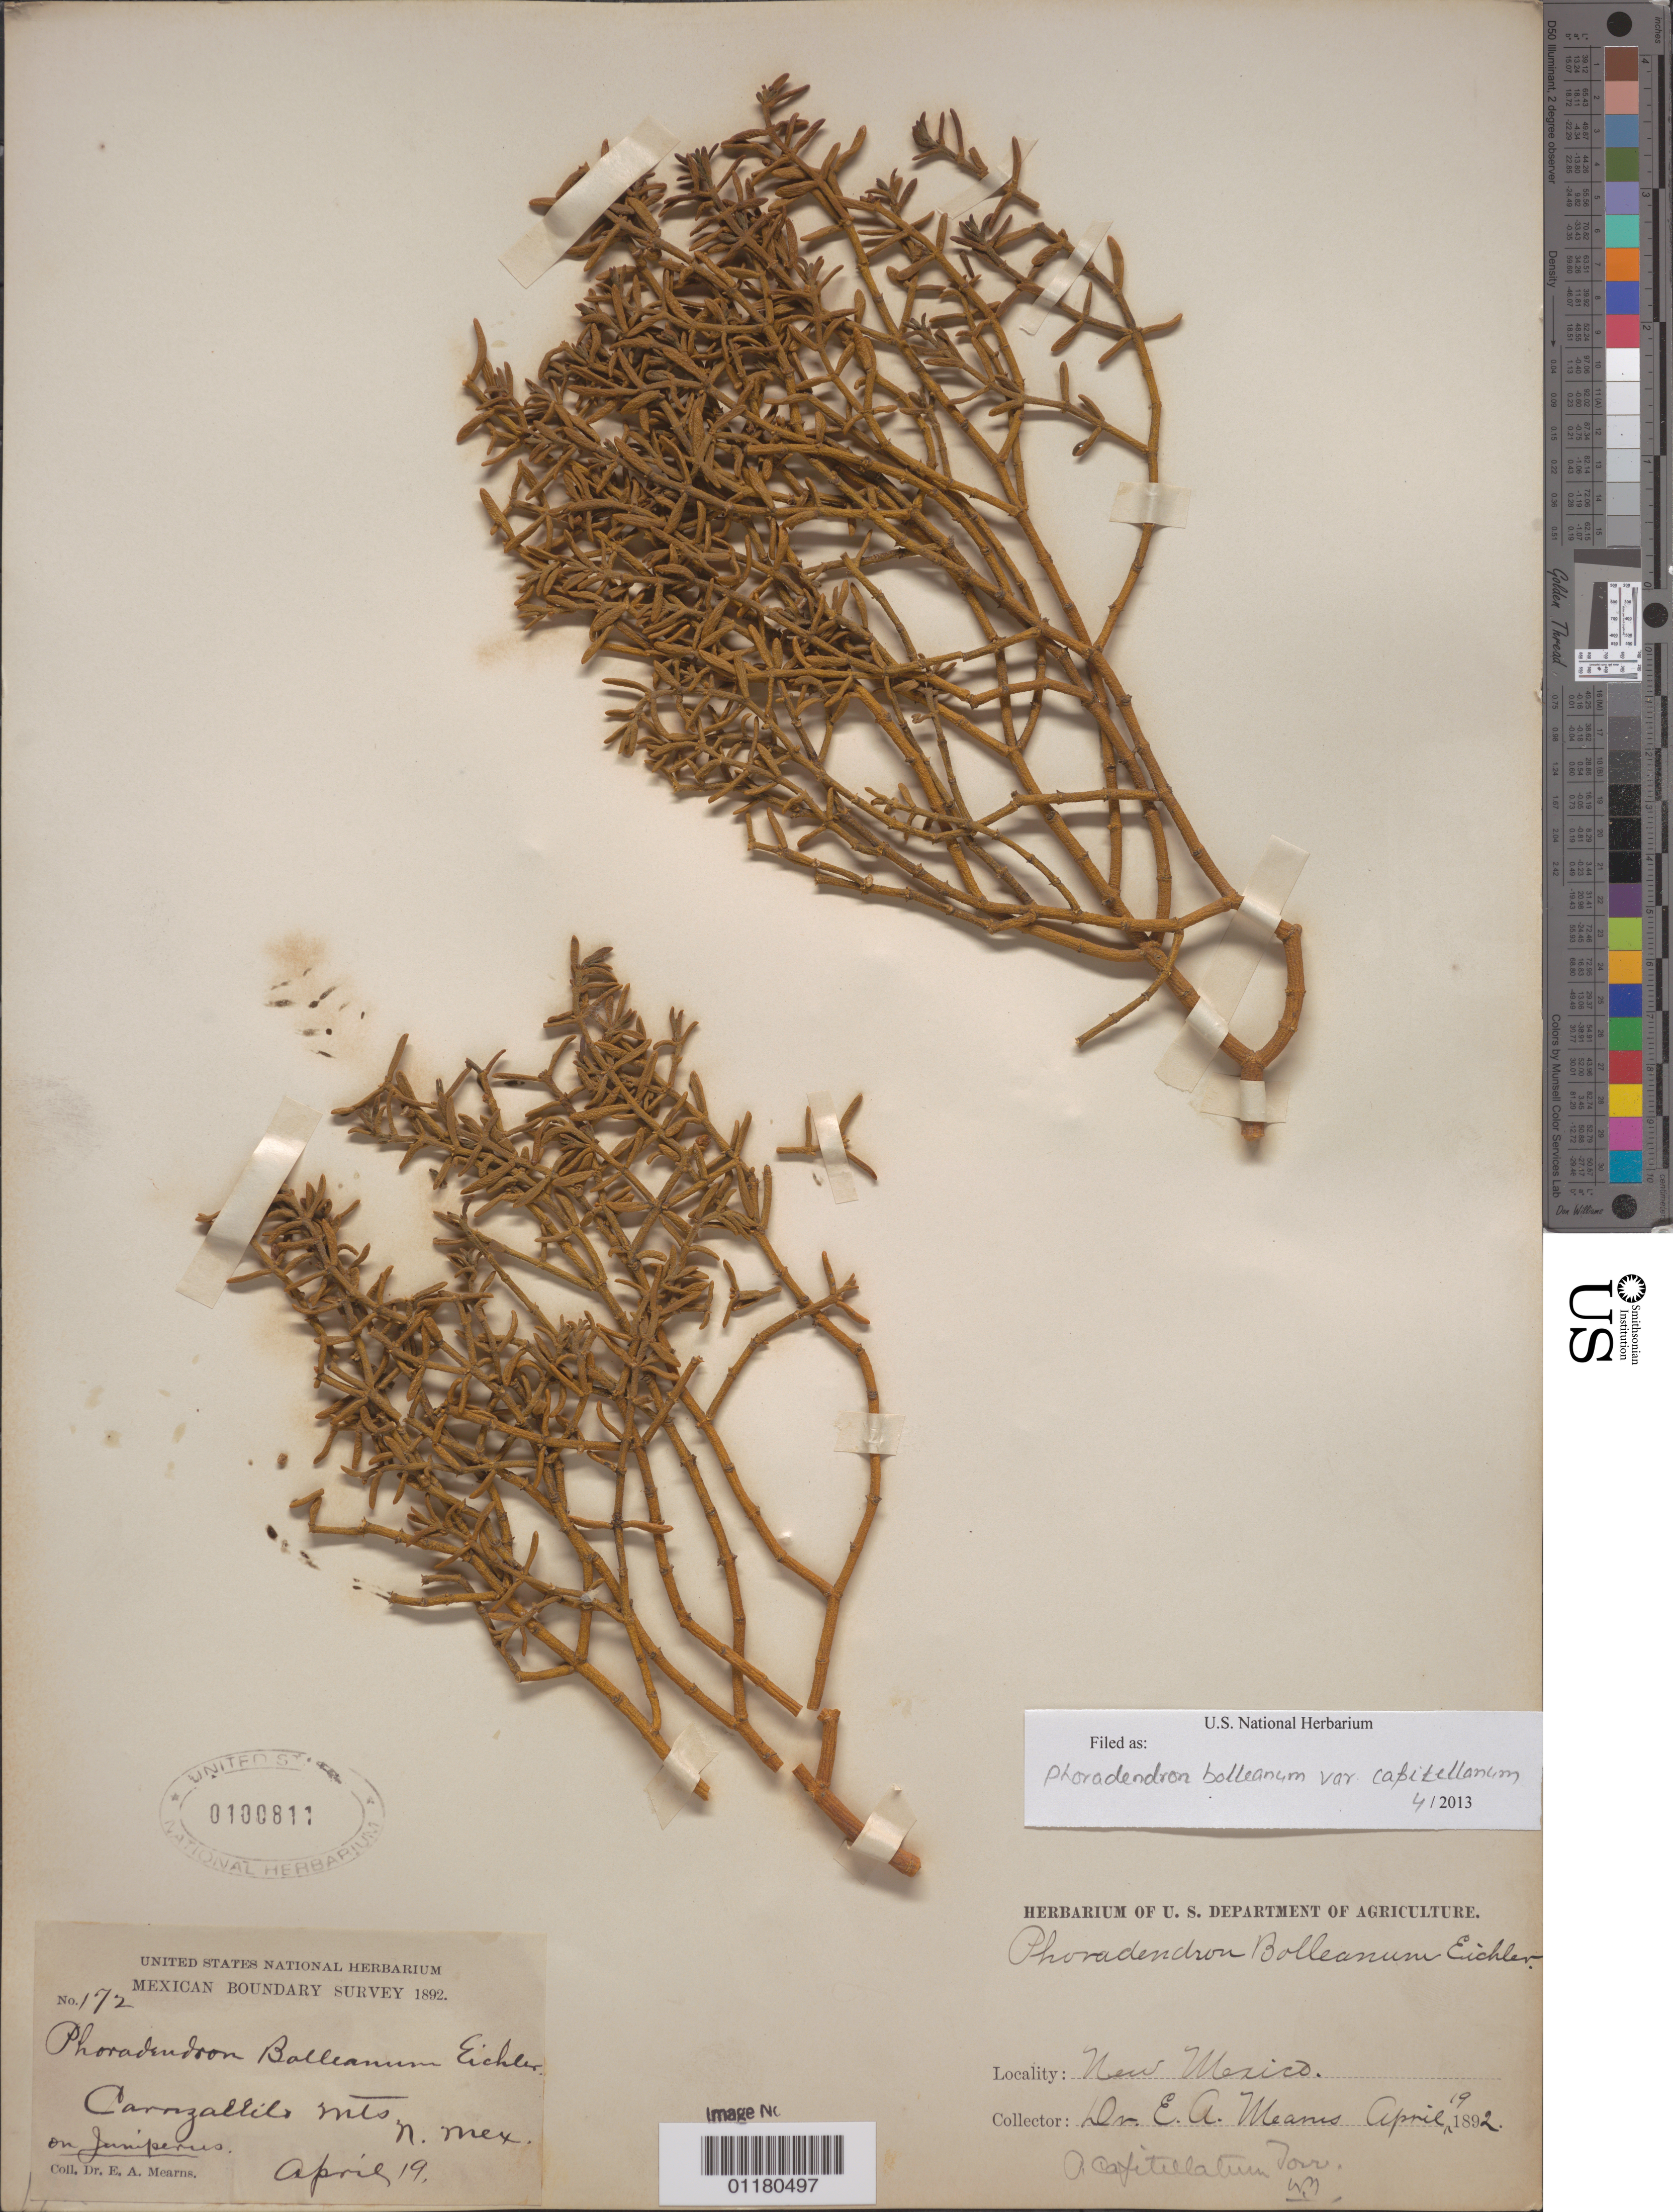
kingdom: Plantae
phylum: Tracheophyta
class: Magnoliopsida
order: Santalales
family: Viscaceae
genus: Phoradendron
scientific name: Phoradendron bolleanum var. capitellanum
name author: (Torr. ex Trel.) Kearney & Peebles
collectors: E. A. Mearns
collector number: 172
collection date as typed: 19 Apr 1892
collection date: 1892-04-19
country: United States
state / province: New Mexico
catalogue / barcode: US 100811